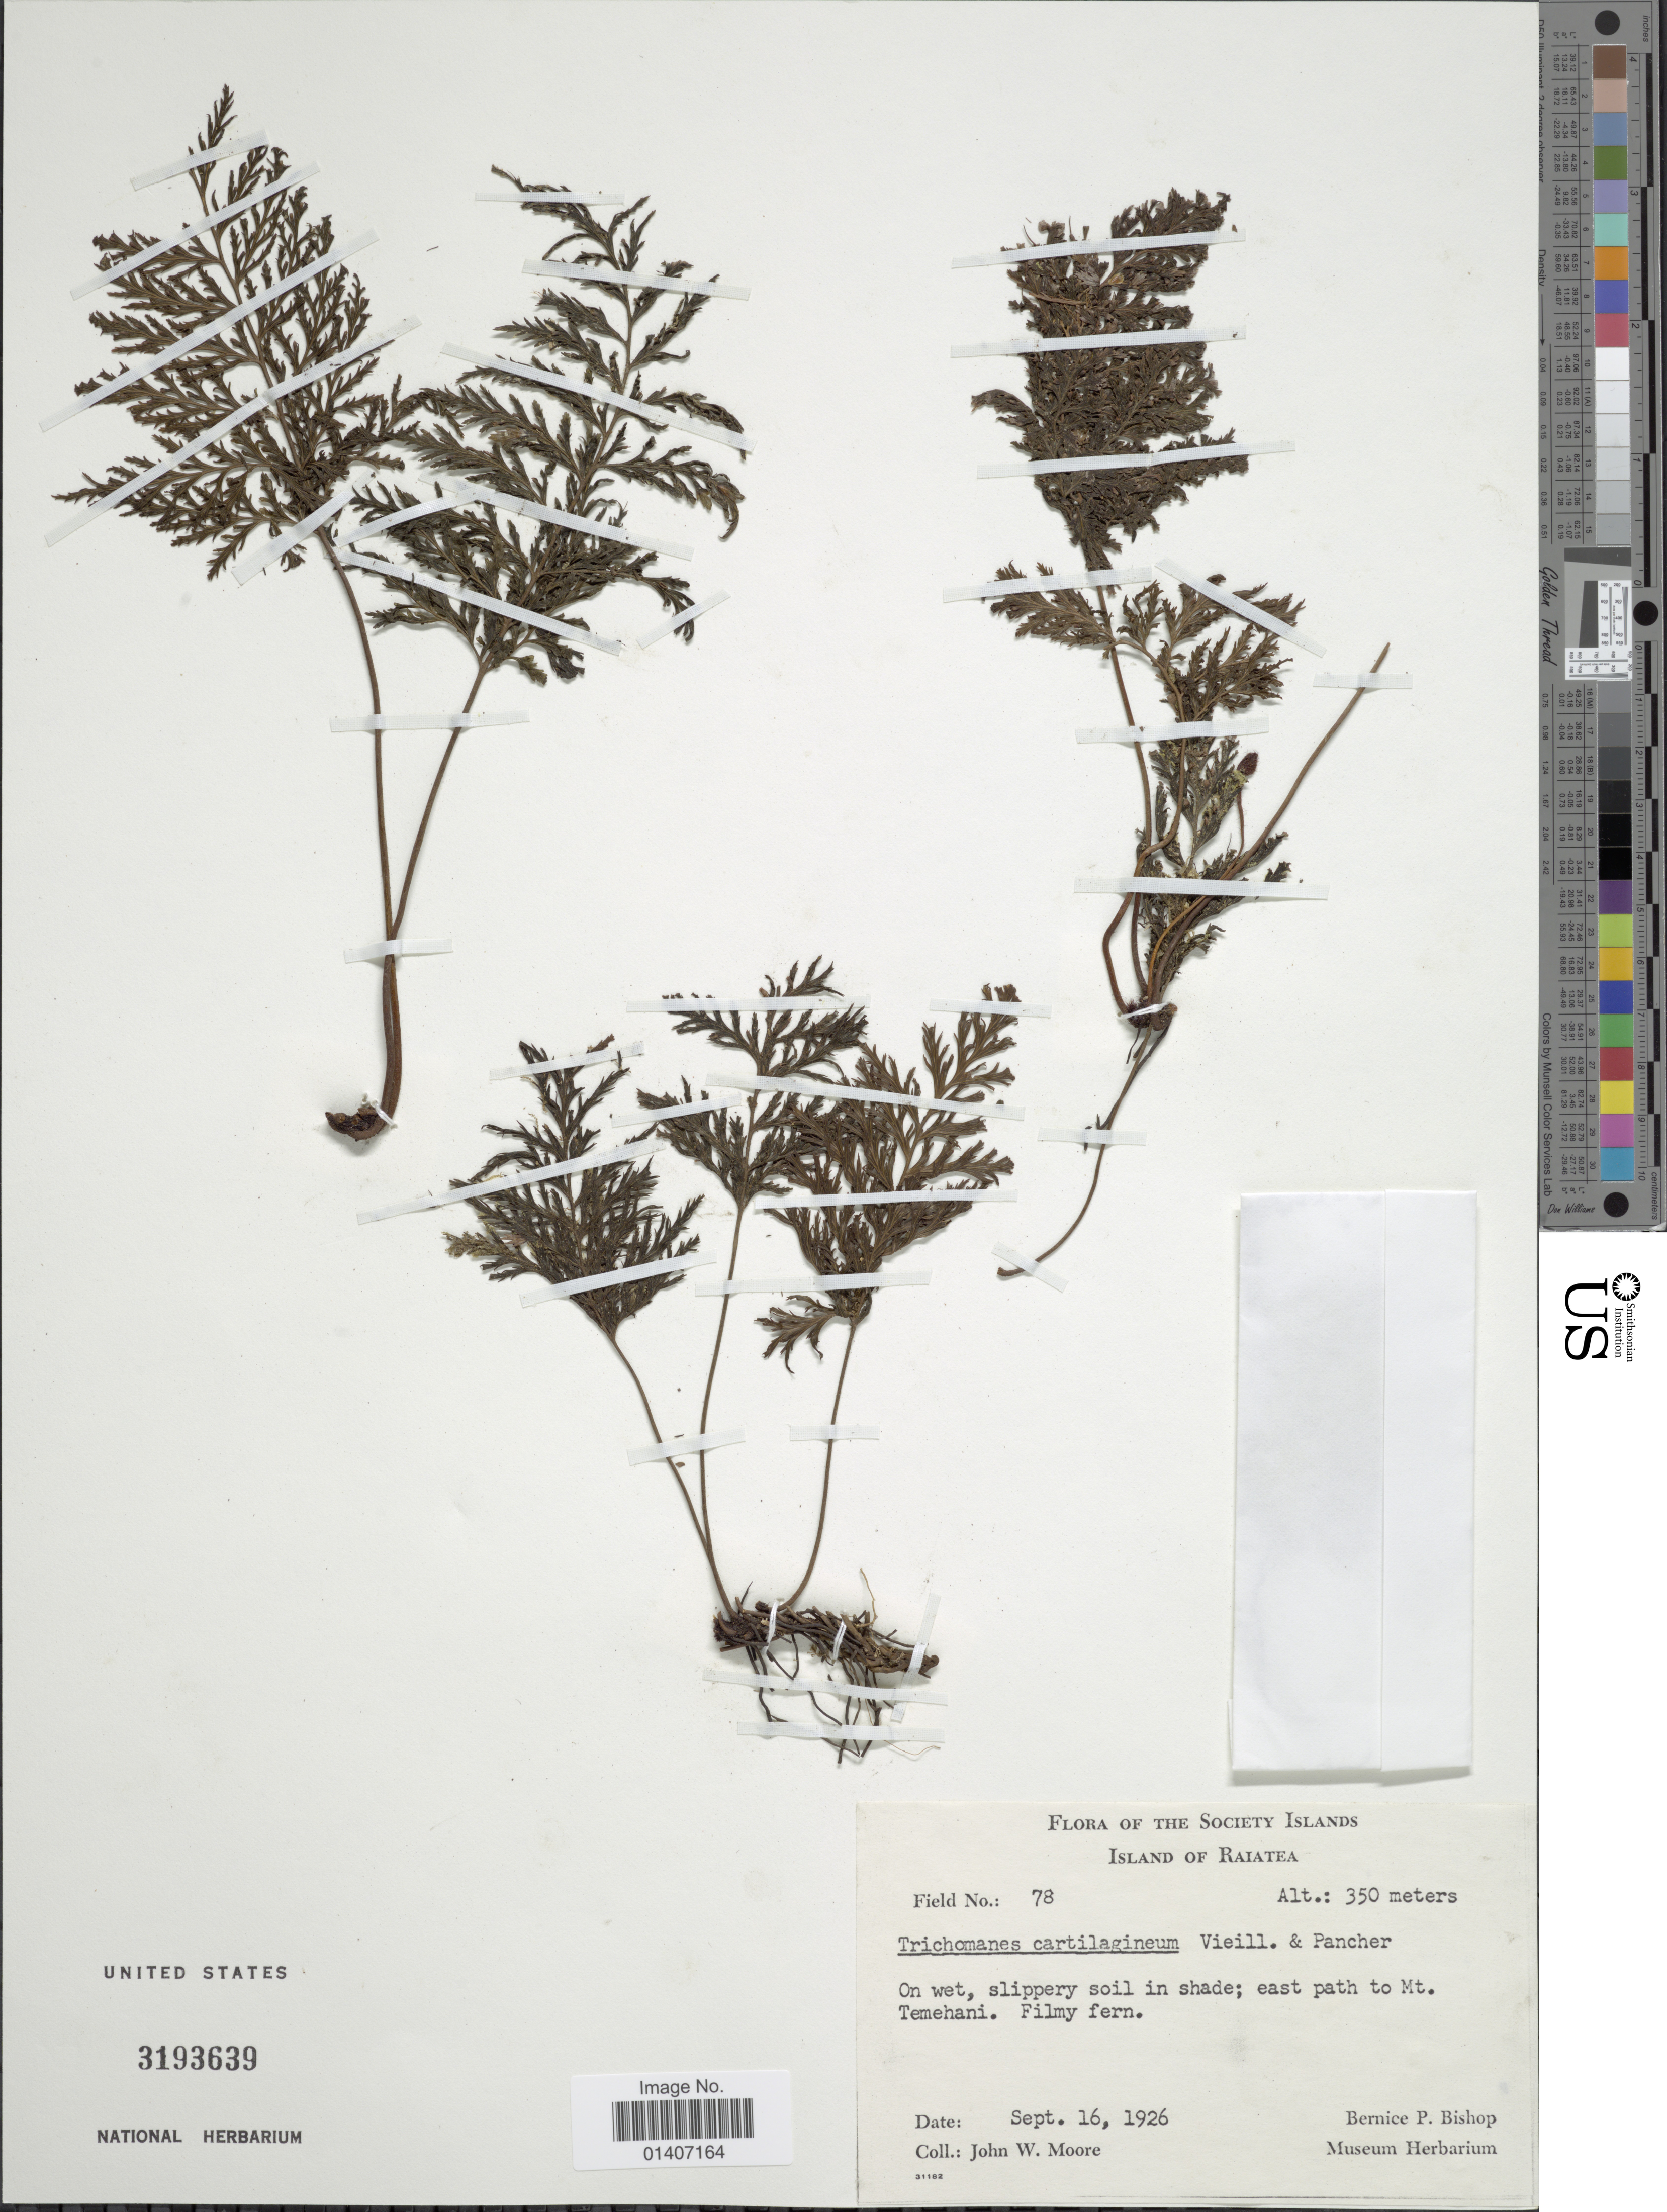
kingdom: Plantae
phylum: Tracheophyta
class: Polypodiopsida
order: Hymenophyllales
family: Hymenophyllaceae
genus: Abrodictyum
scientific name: Abrodictyum cartilagineum (Vieill. & Pancher) comb. ined., 2015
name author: (Vieill. & Pancher)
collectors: J. Moore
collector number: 78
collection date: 1926-09-16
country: French Polynesia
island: Raiatea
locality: Society Islands, Island of Raiatea, on wet slippery soil in shade, east path to Mt Temehani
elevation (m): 350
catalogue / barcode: US 3193639